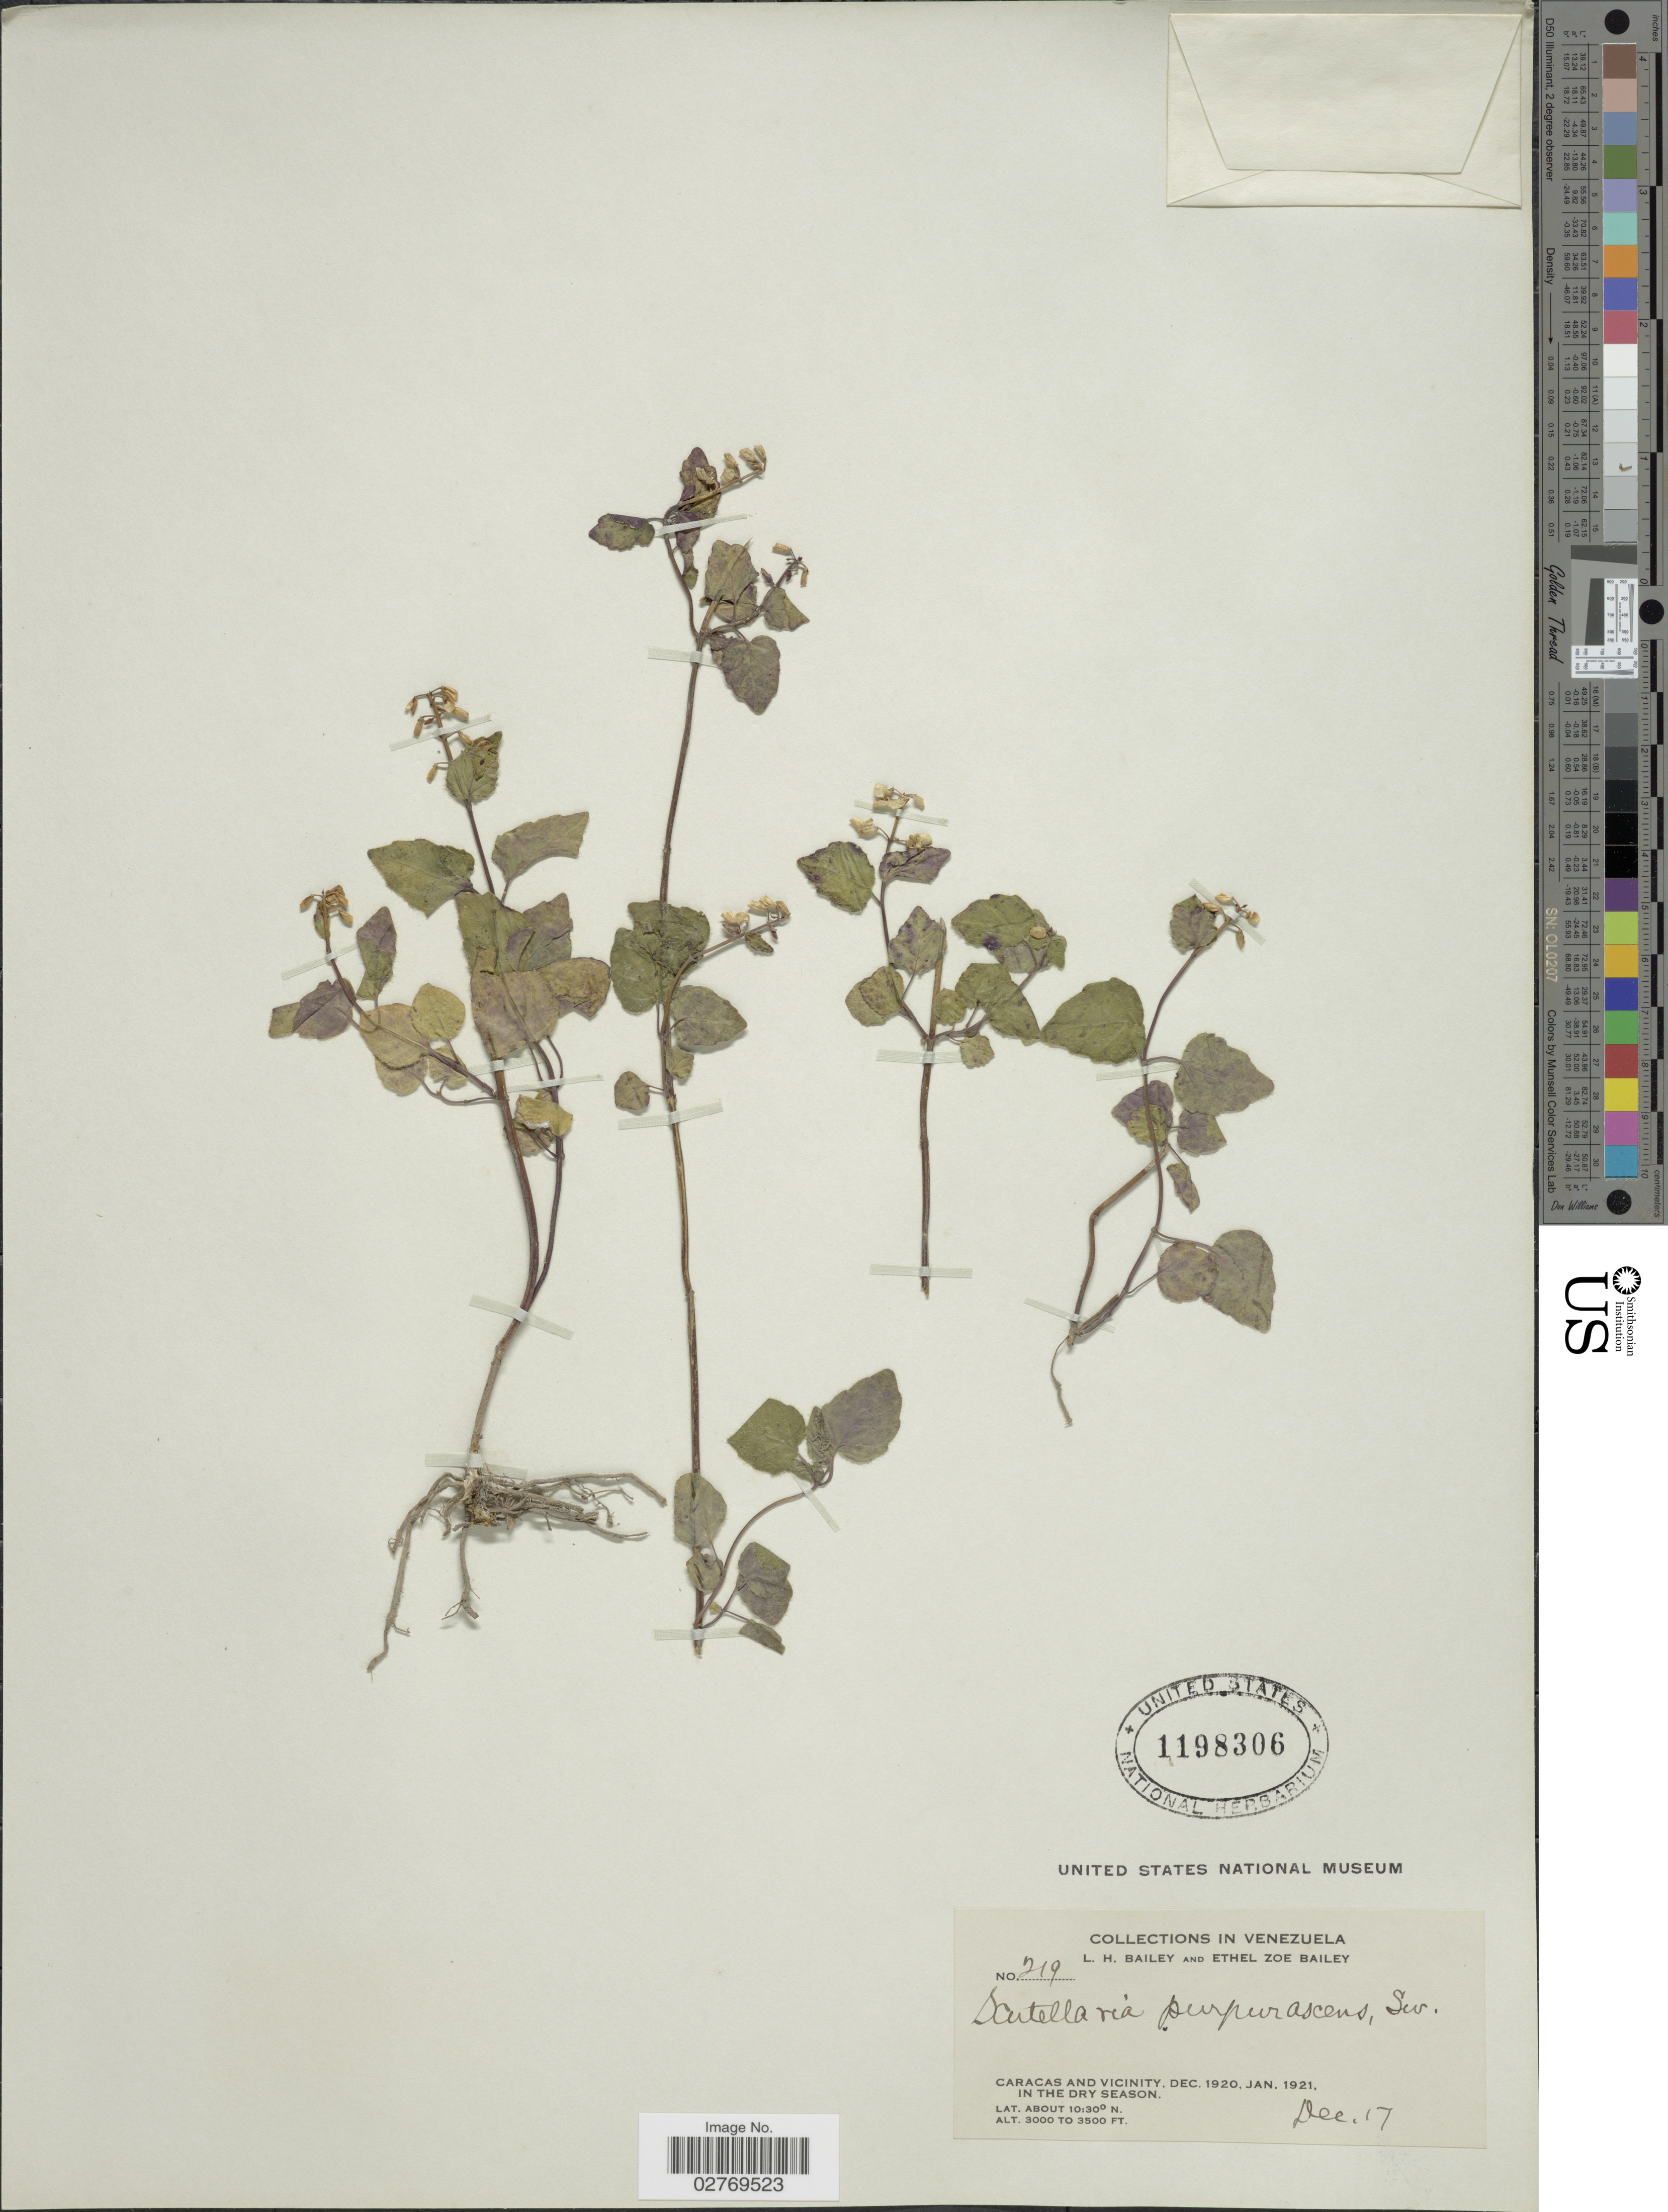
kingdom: Plantae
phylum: Tracheophyta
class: Magnoliopsida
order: Lamiales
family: Lamiaceae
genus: Scutellaria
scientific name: Scutellaria purpurascens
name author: Sw.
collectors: L. H. Bailey & E. Z. Bailey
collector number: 219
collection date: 1920-12-17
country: Venezuela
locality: Caracas and Vicinity, in the dry season.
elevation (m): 914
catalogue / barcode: US 1198306